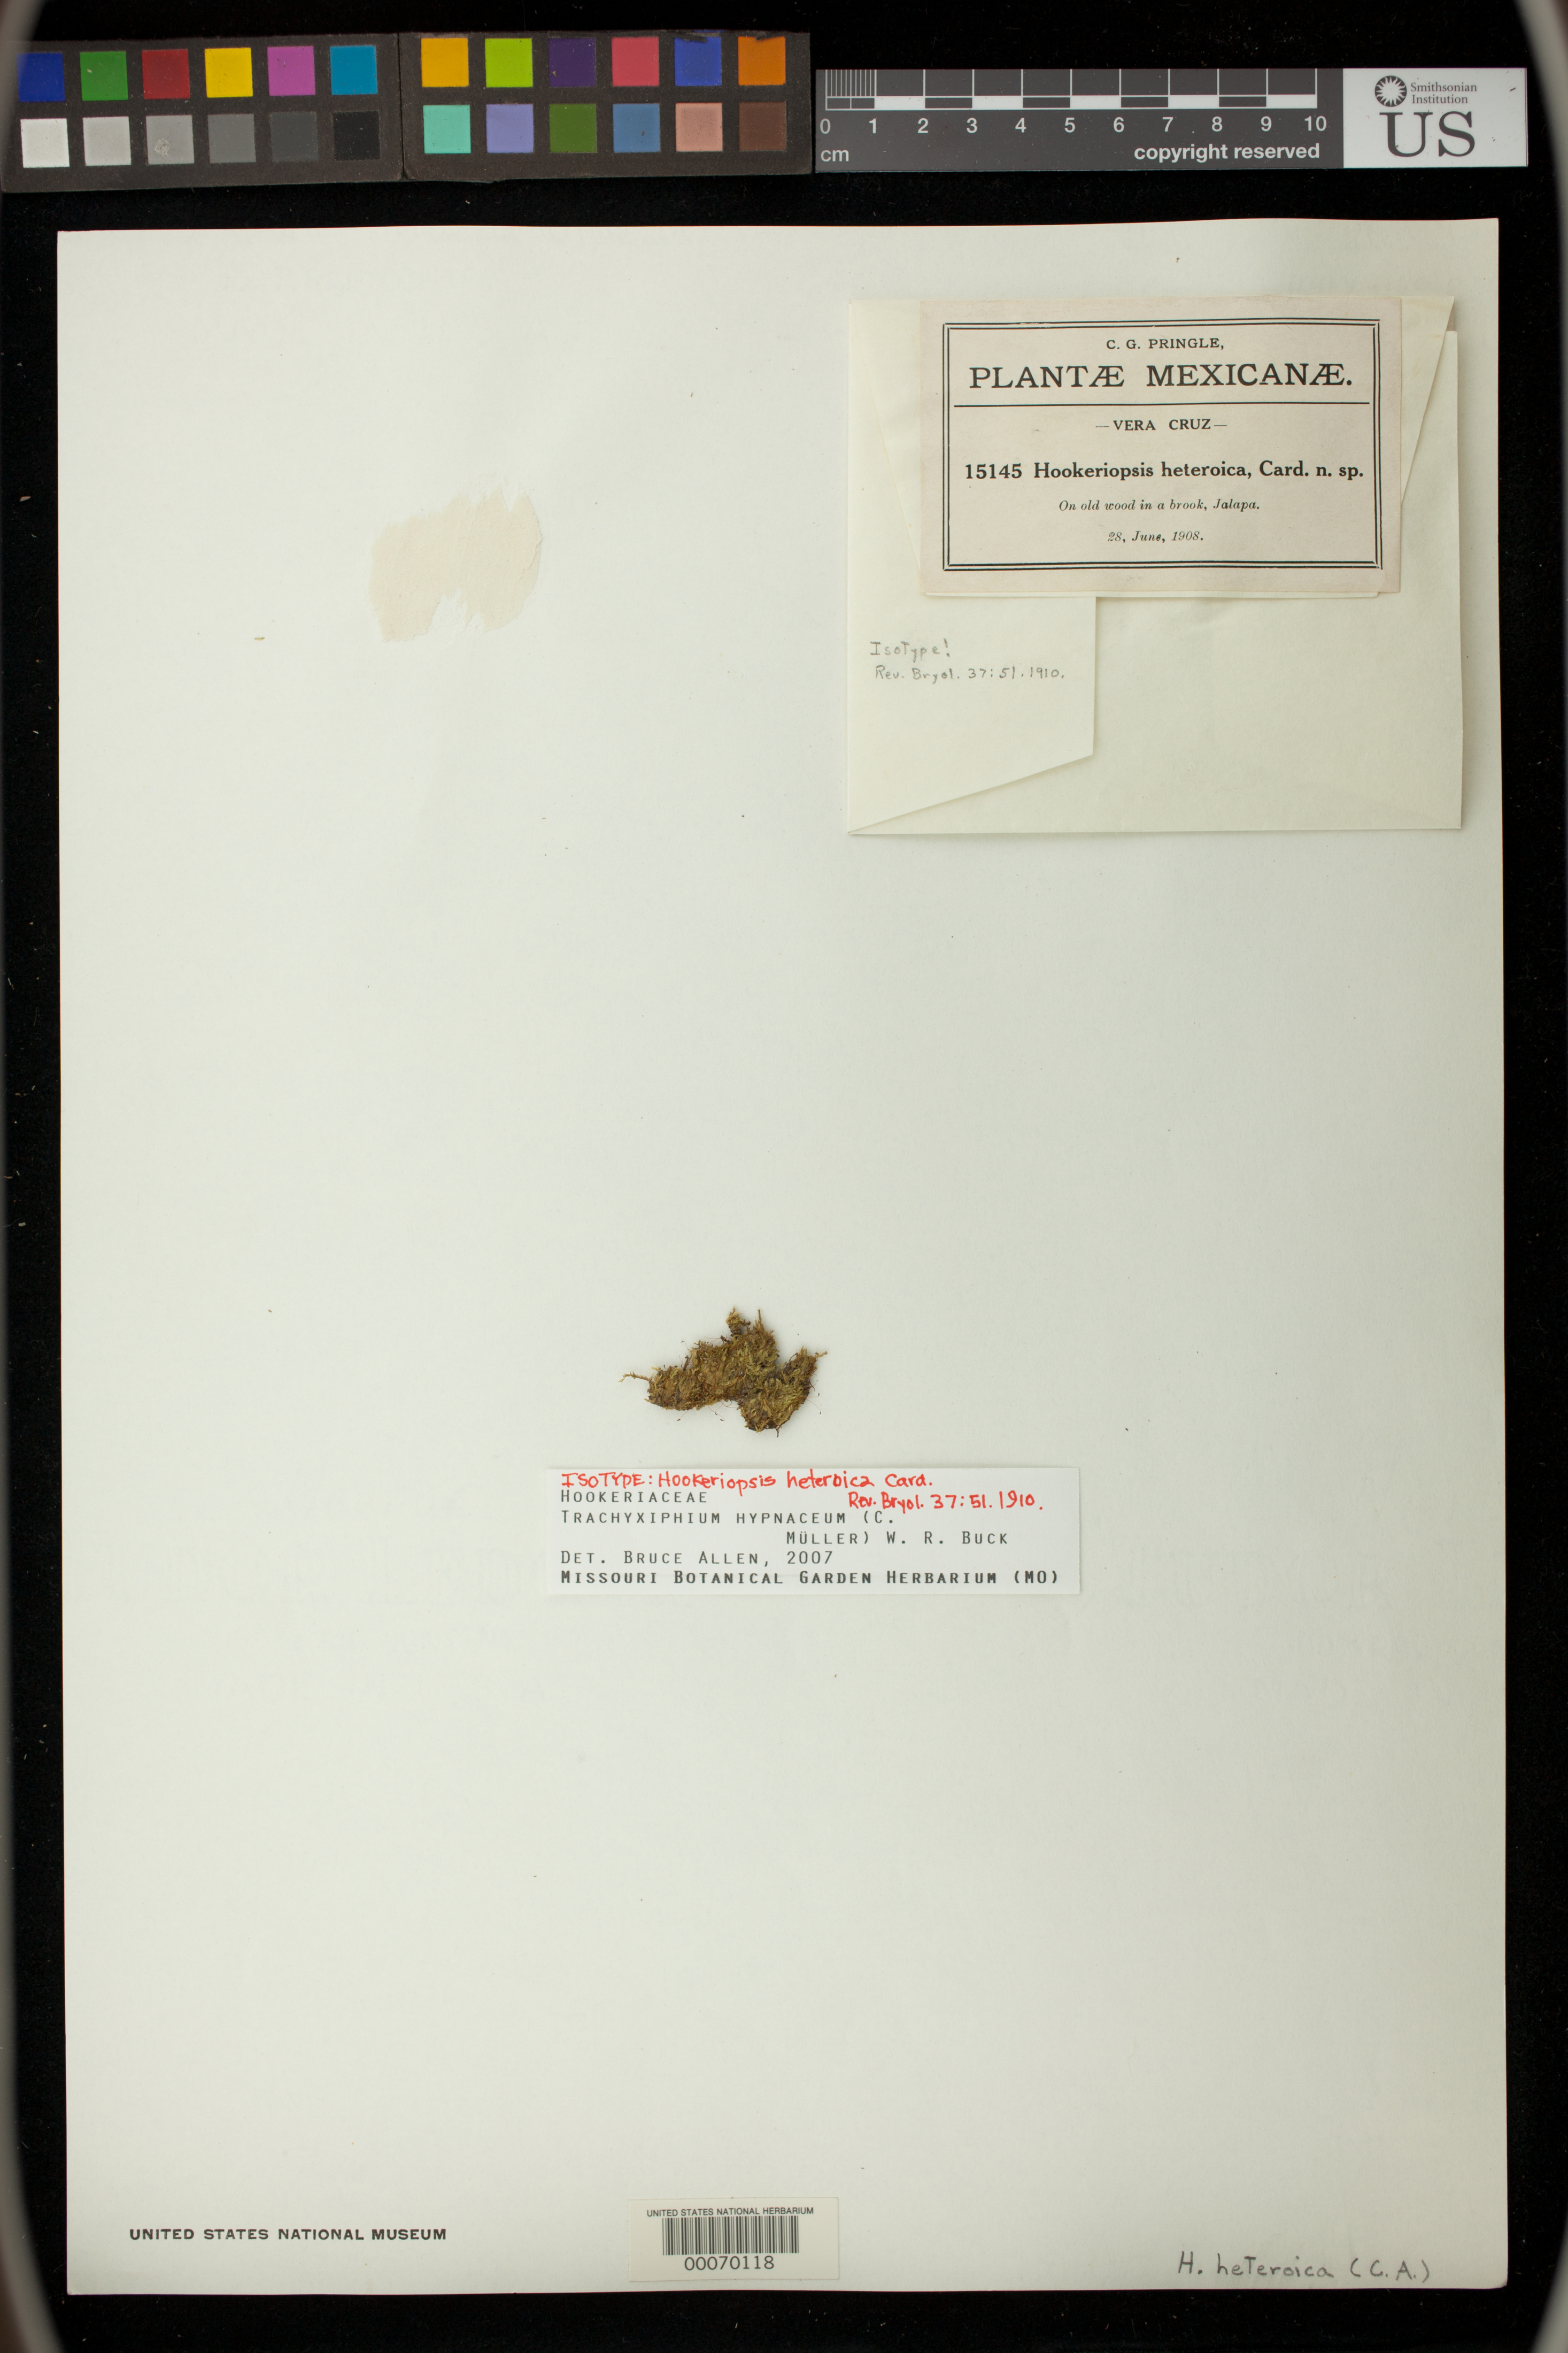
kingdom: Plantae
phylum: Bryophyta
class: Bryopsida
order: Hookeriales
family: Pilotrichaceae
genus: Hookeriopsis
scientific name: Hookeriopsis heteroica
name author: Cardot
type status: Isotype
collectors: C. G. Pringle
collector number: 15145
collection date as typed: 28 Jun 1968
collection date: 1968-06-28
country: Mexico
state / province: Veracruz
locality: Jalapa.